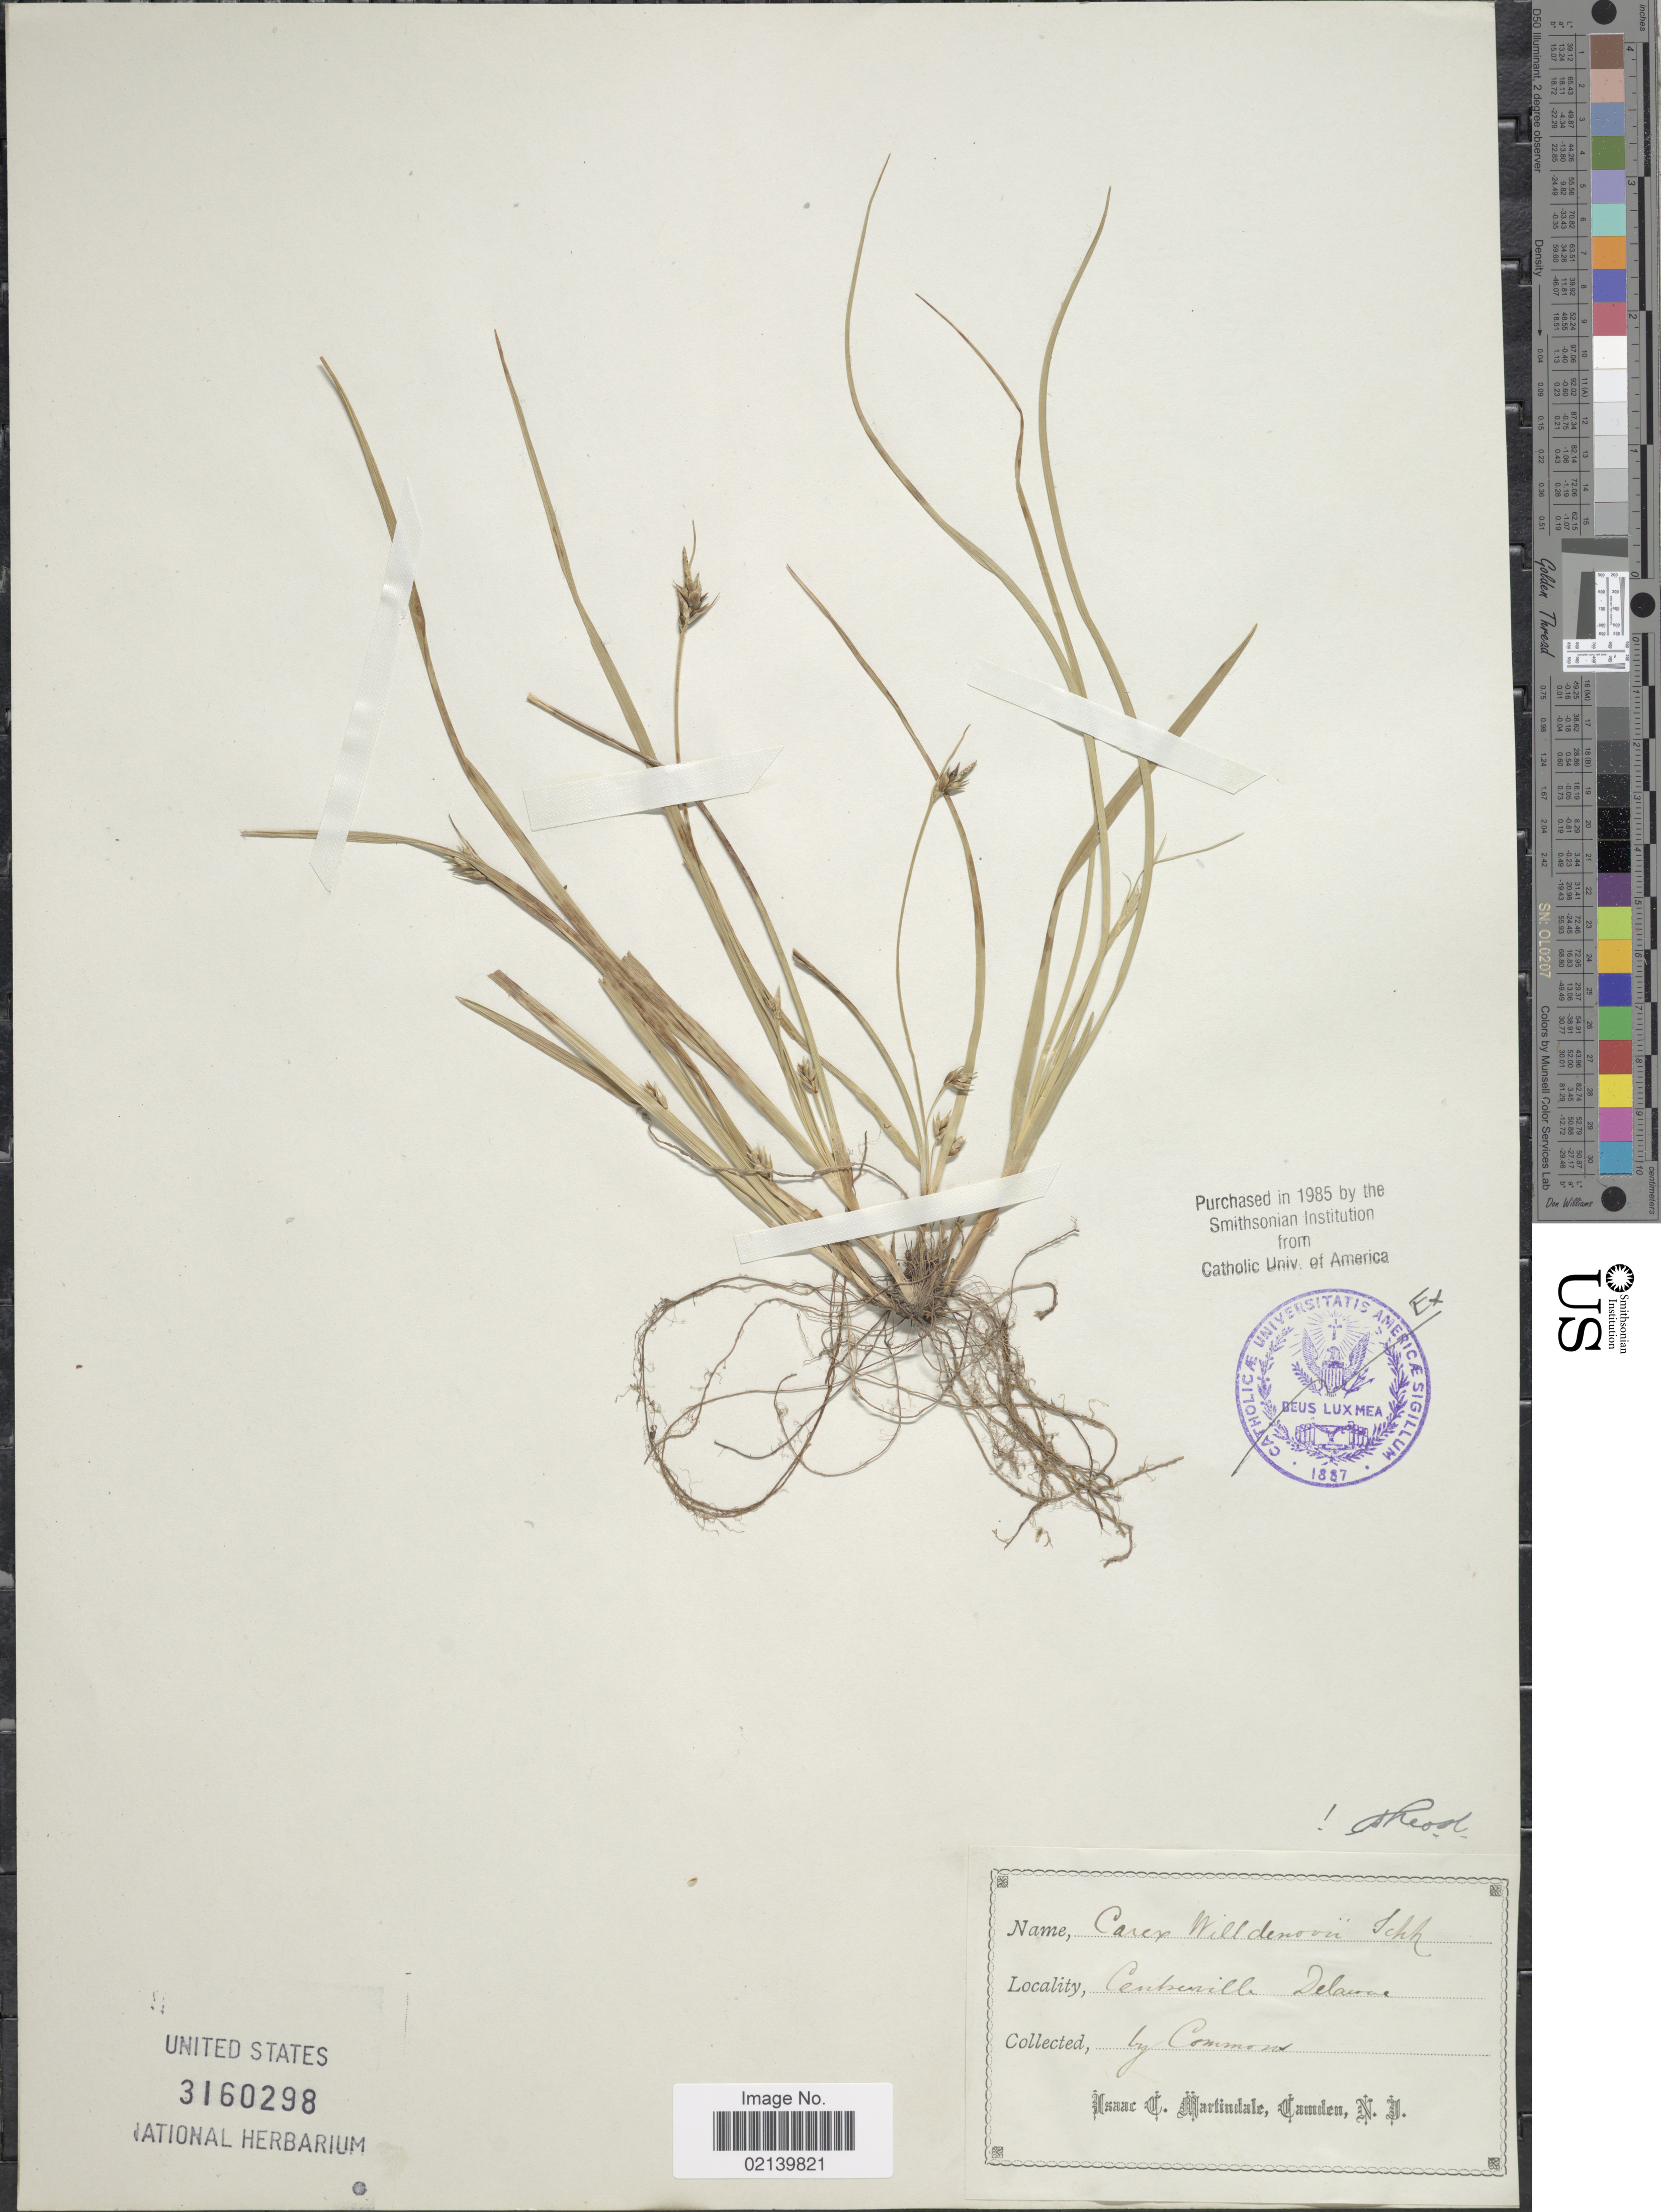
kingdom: Plantae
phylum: Tracheophyta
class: Liliopsida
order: Poales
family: Cyperaceae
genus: Carex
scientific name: Carex willdenowii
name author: Willd.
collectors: Commons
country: United States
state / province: Delaware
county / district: New Castle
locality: Centerville, Delaware.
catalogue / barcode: US 3160298